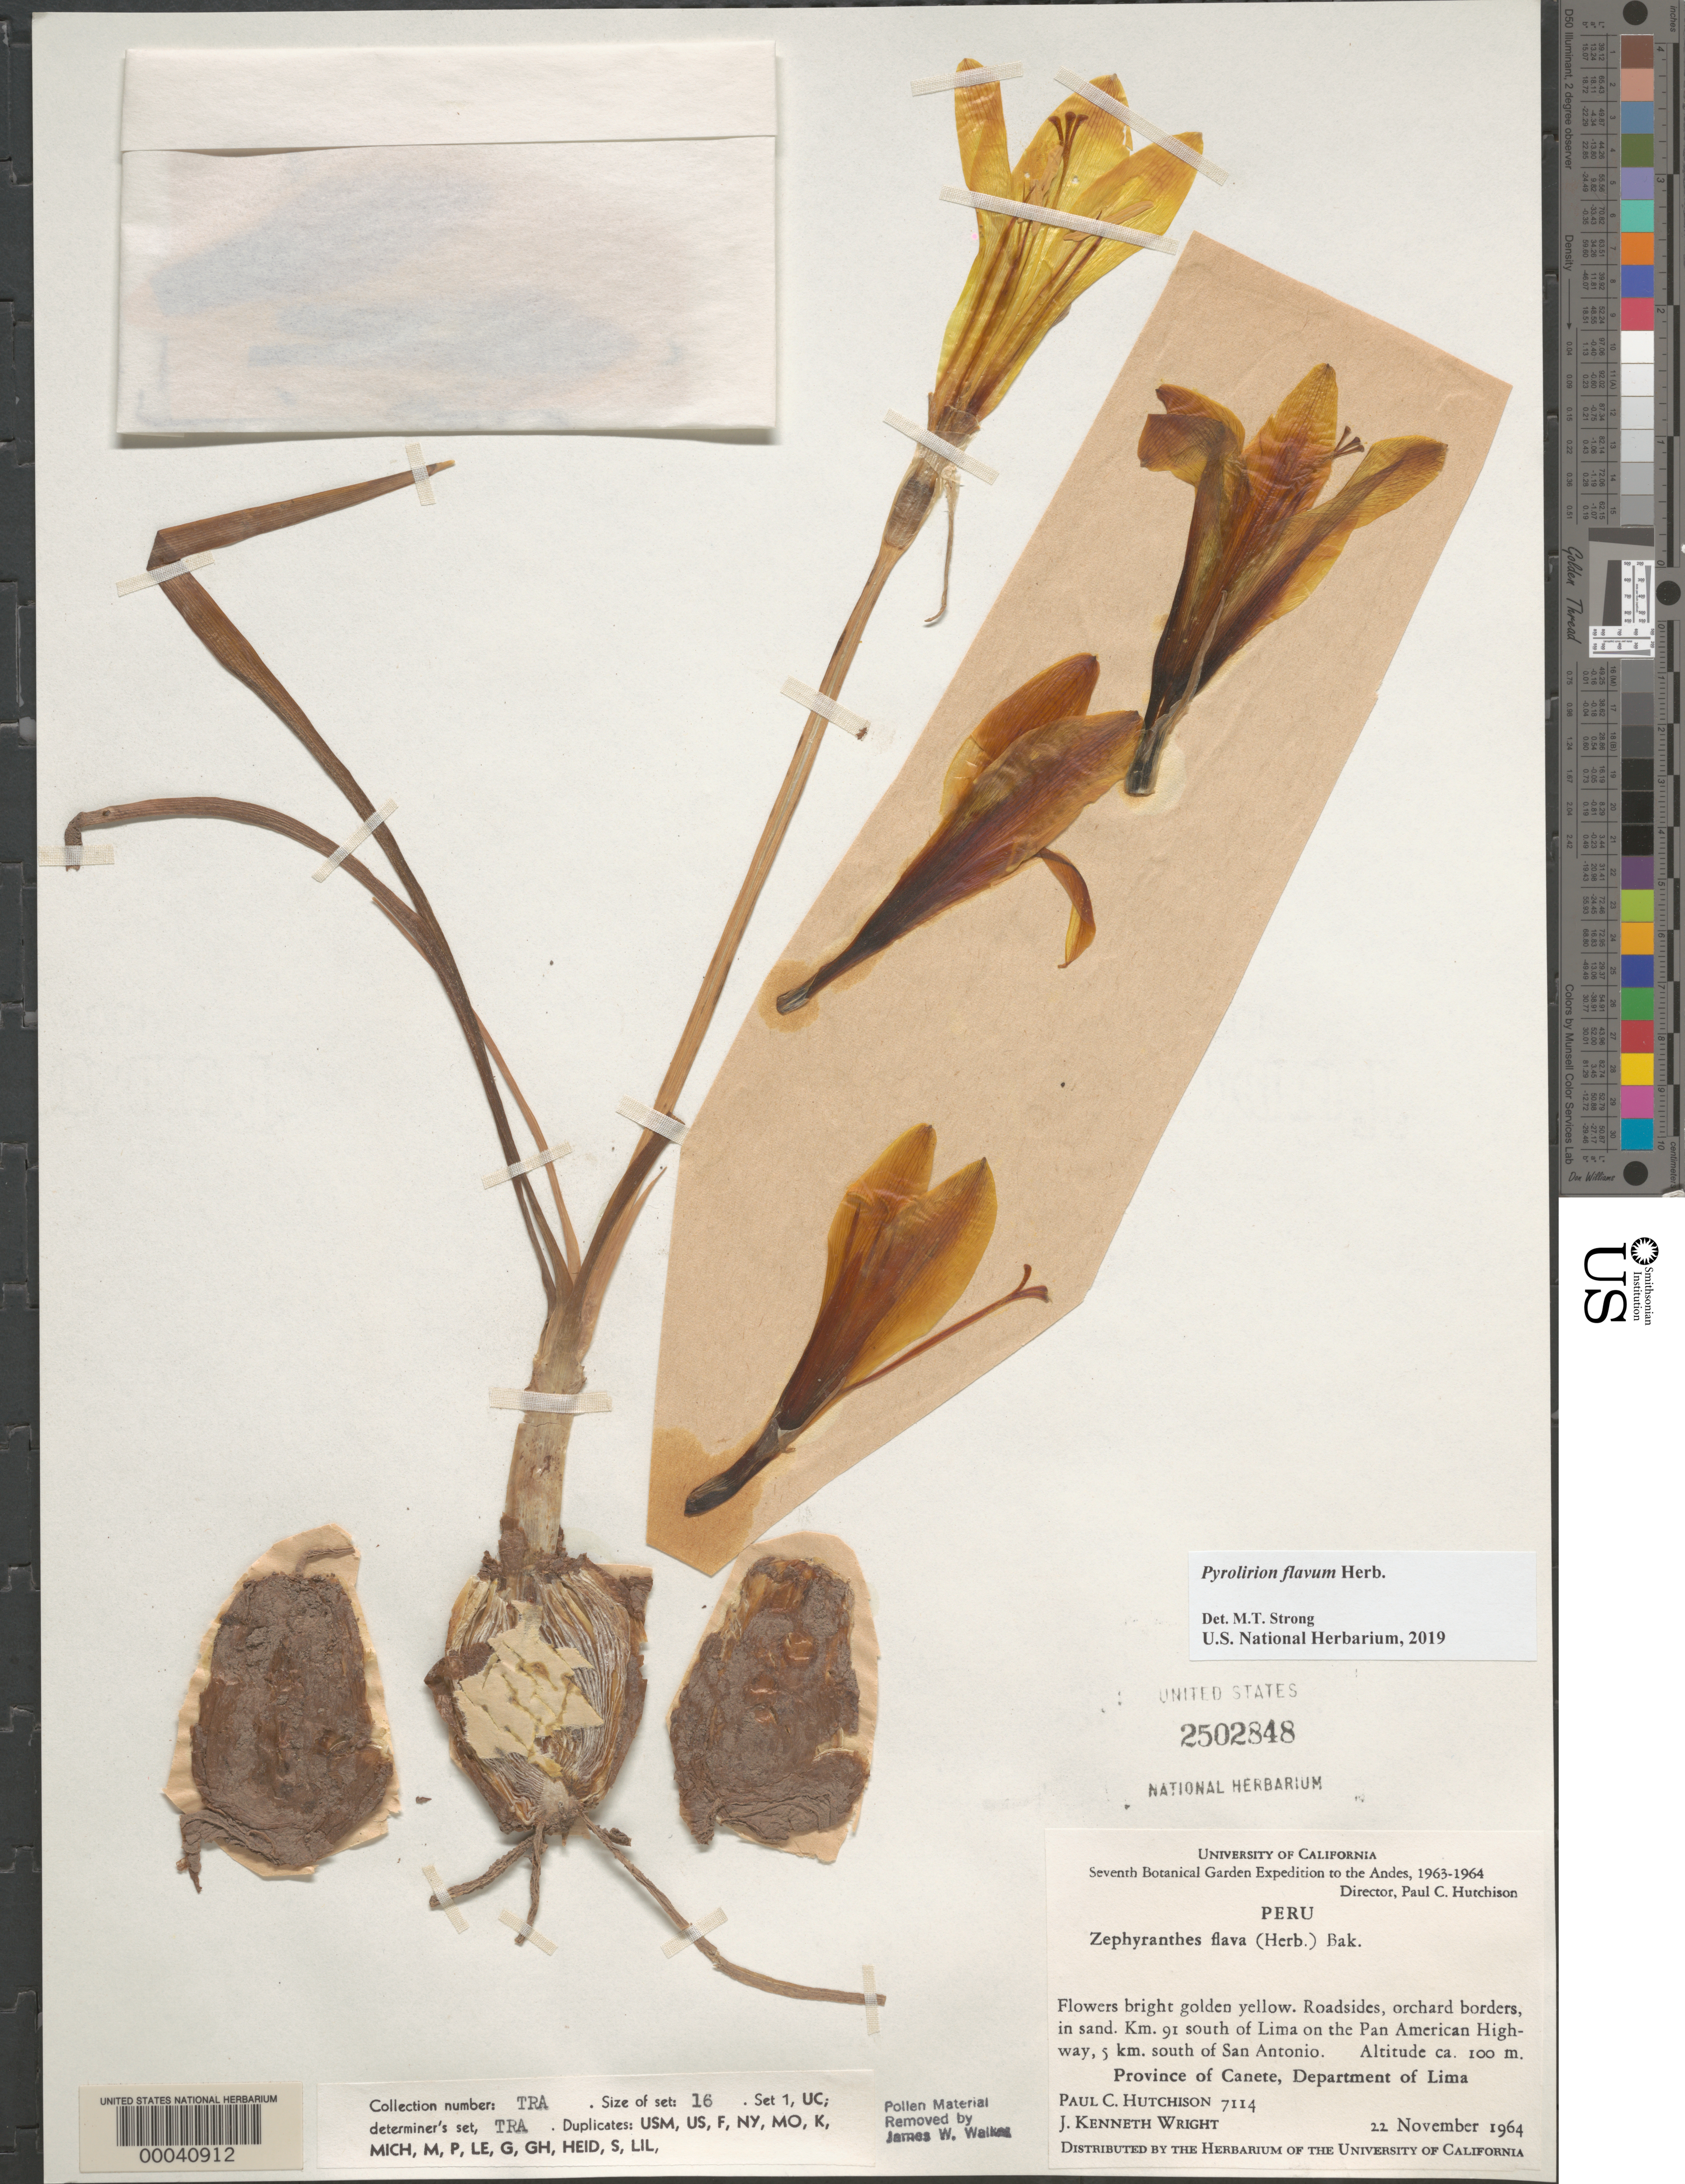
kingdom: Plantae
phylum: Tracheophyta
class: Liliopsida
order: Asparagales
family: Amaryllidaceae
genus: Pyrolirion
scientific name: Pyrolirion flavum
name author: Herb.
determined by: Strong, Mark T., (BOT), Smithsonian Institution - National Museum of Natural History (UNITED STATES)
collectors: P. C. Hutchison & J. K. Wright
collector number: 7114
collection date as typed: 22 Nov 1964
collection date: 1964-11-22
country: Peru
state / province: Lima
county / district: Cañete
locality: Km. 91 S of lima on pan amer. hwy., 5 km. s of san antonio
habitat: Roadsides, orchard borders, in sand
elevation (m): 100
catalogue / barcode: US 2502848